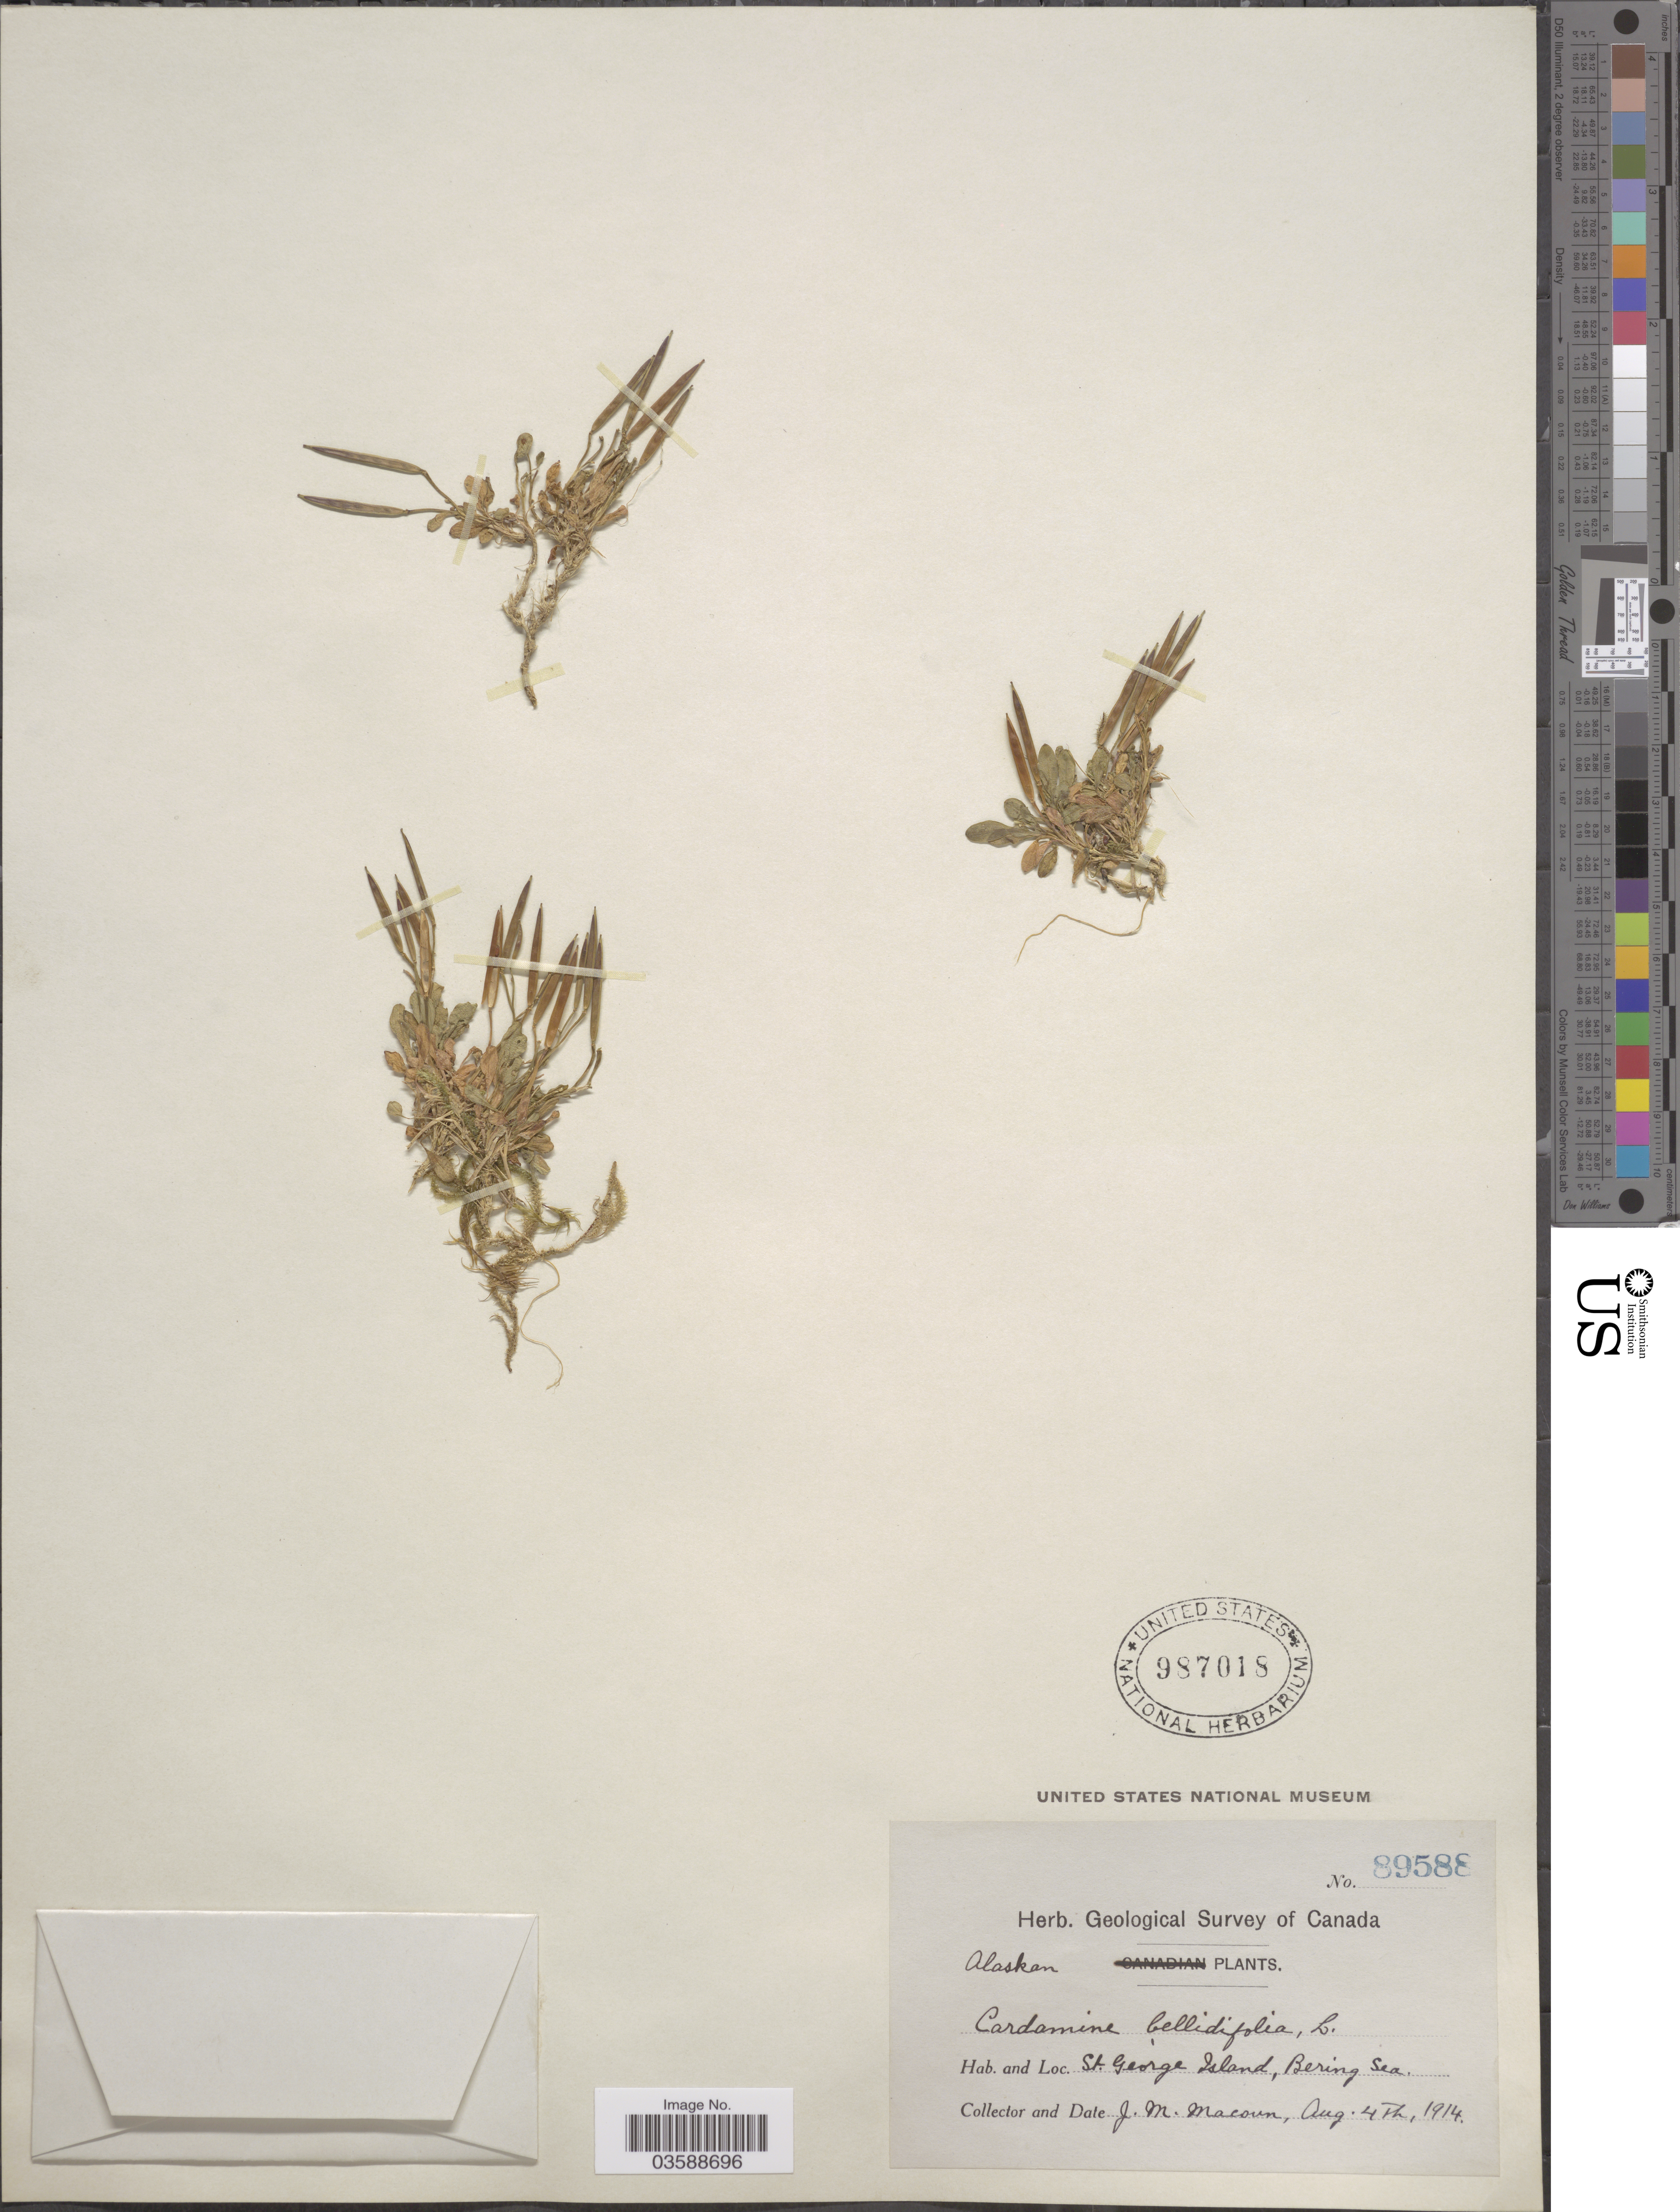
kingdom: Plantae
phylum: Tracheophyta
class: Magnoliopsida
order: Brassicales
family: Brassicaceae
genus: Cardamine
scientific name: Cardamine bellidifolia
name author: L.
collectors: J. M. Macoun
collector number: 89588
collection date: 1914-08-04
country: United States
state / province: Alaska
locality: St. George Island, Bering Sea.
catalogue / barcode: US 987018